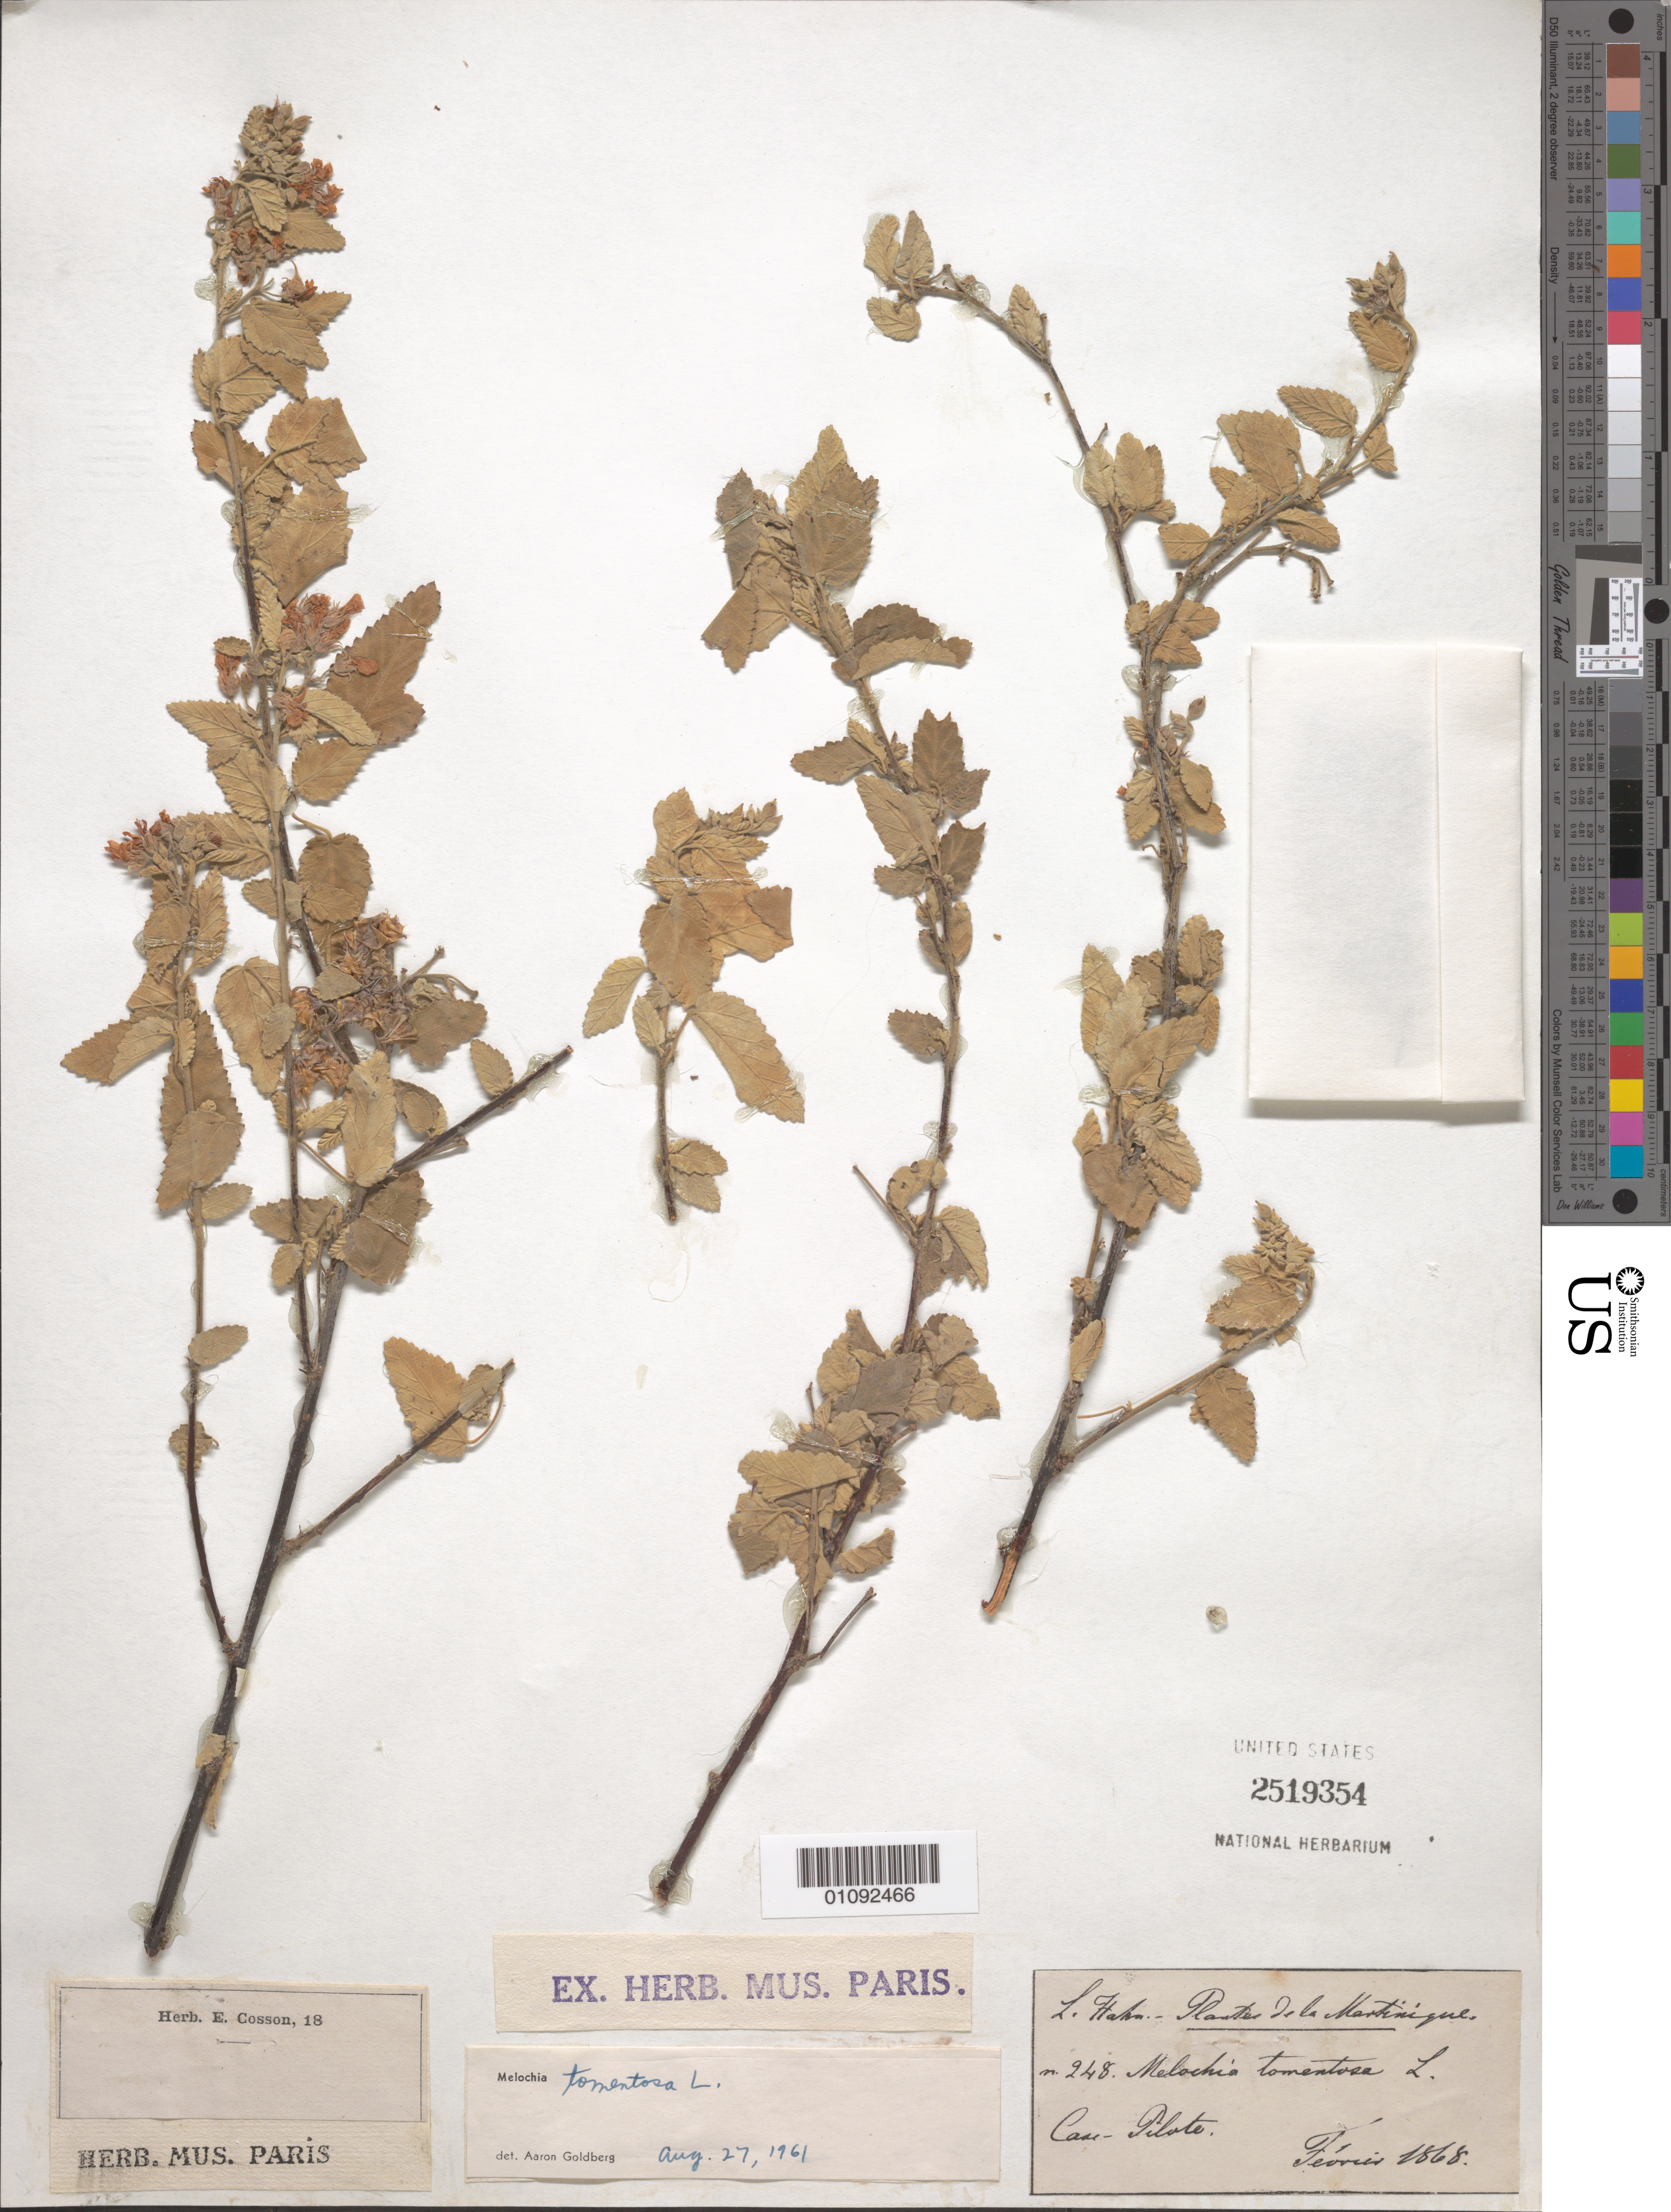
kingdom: Plantae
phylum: Tracheophyta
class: Magnoliopsida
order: Malvales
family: Malvaceae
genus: Melochia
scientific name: Melochia tomentosa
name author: L.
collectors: L. Hahn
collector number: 248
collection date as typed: Feb 1868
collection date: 1868-02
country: Martinique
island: Martinique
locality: Case-Pilote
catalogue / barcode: US 2519354